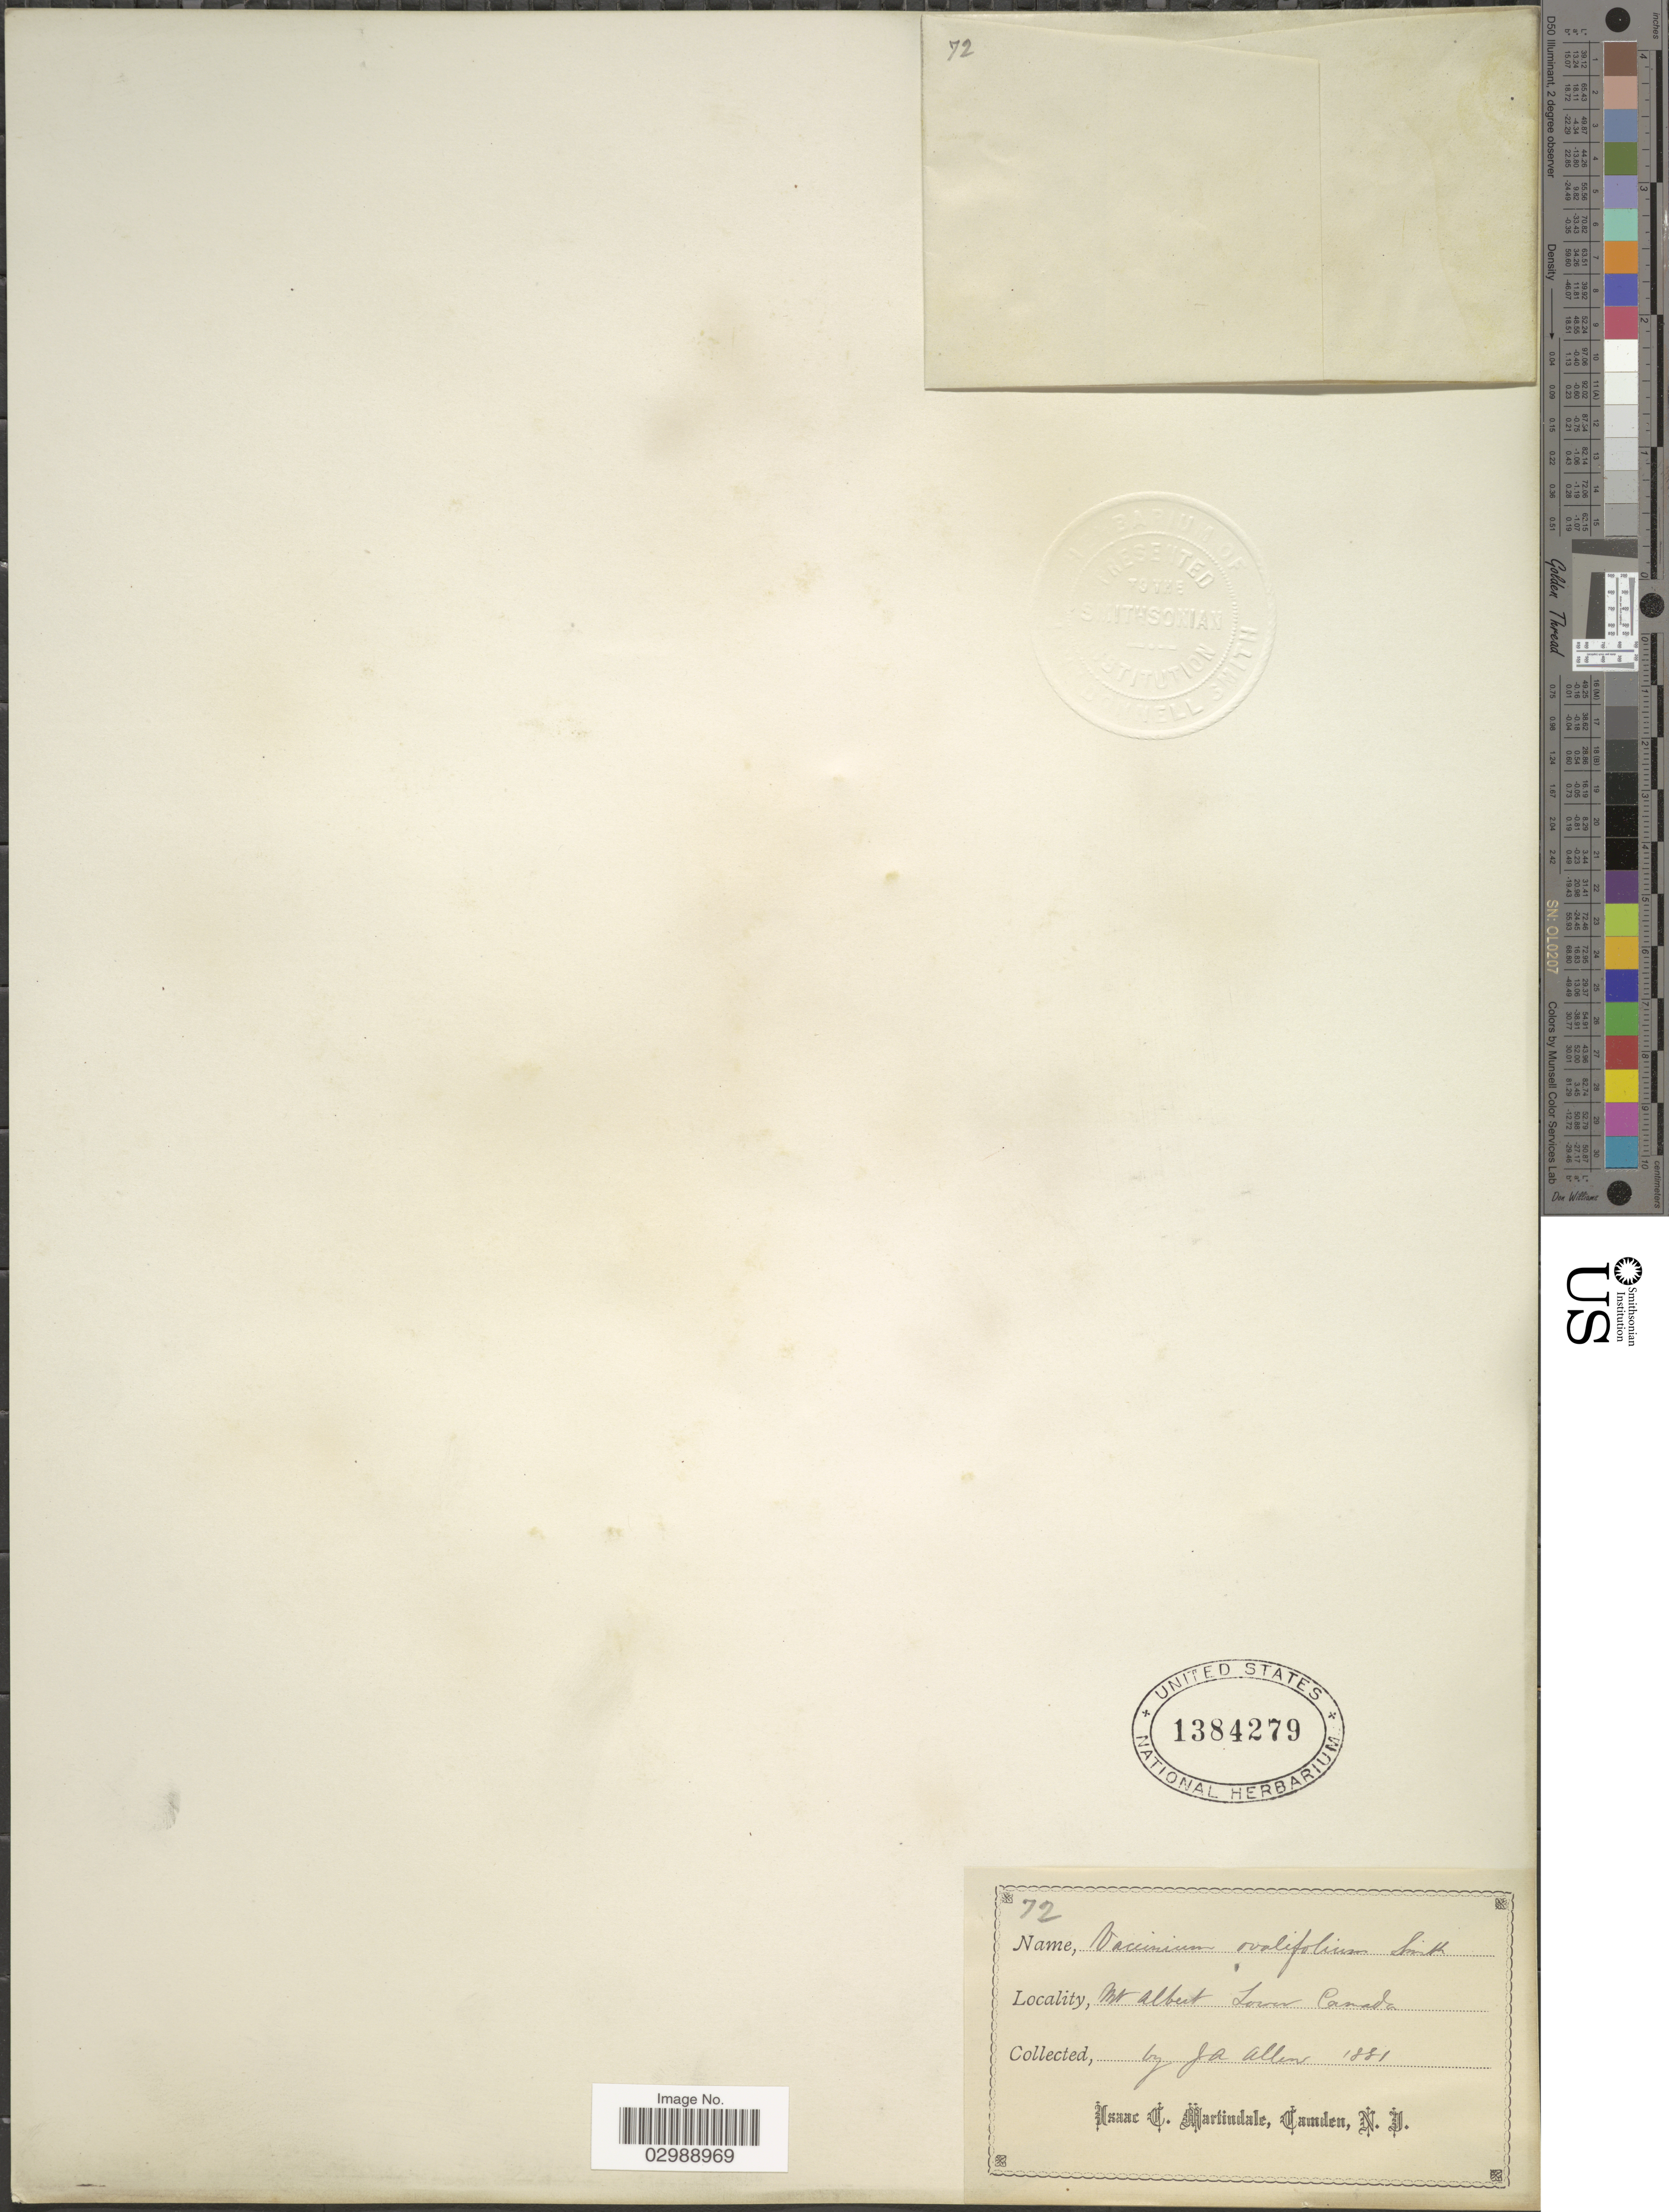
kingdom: Plantae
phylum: Tracheophyta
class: Magnoliopsida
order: Ericales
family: Ericaceae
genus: Vaccinium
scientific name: Vaccinium ovalifolium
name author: Sm.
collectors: J. Allen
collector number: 72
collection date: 1881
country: Canada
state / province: Quebec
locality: Mt Albert Lower Canada.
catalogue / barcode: US 1384279